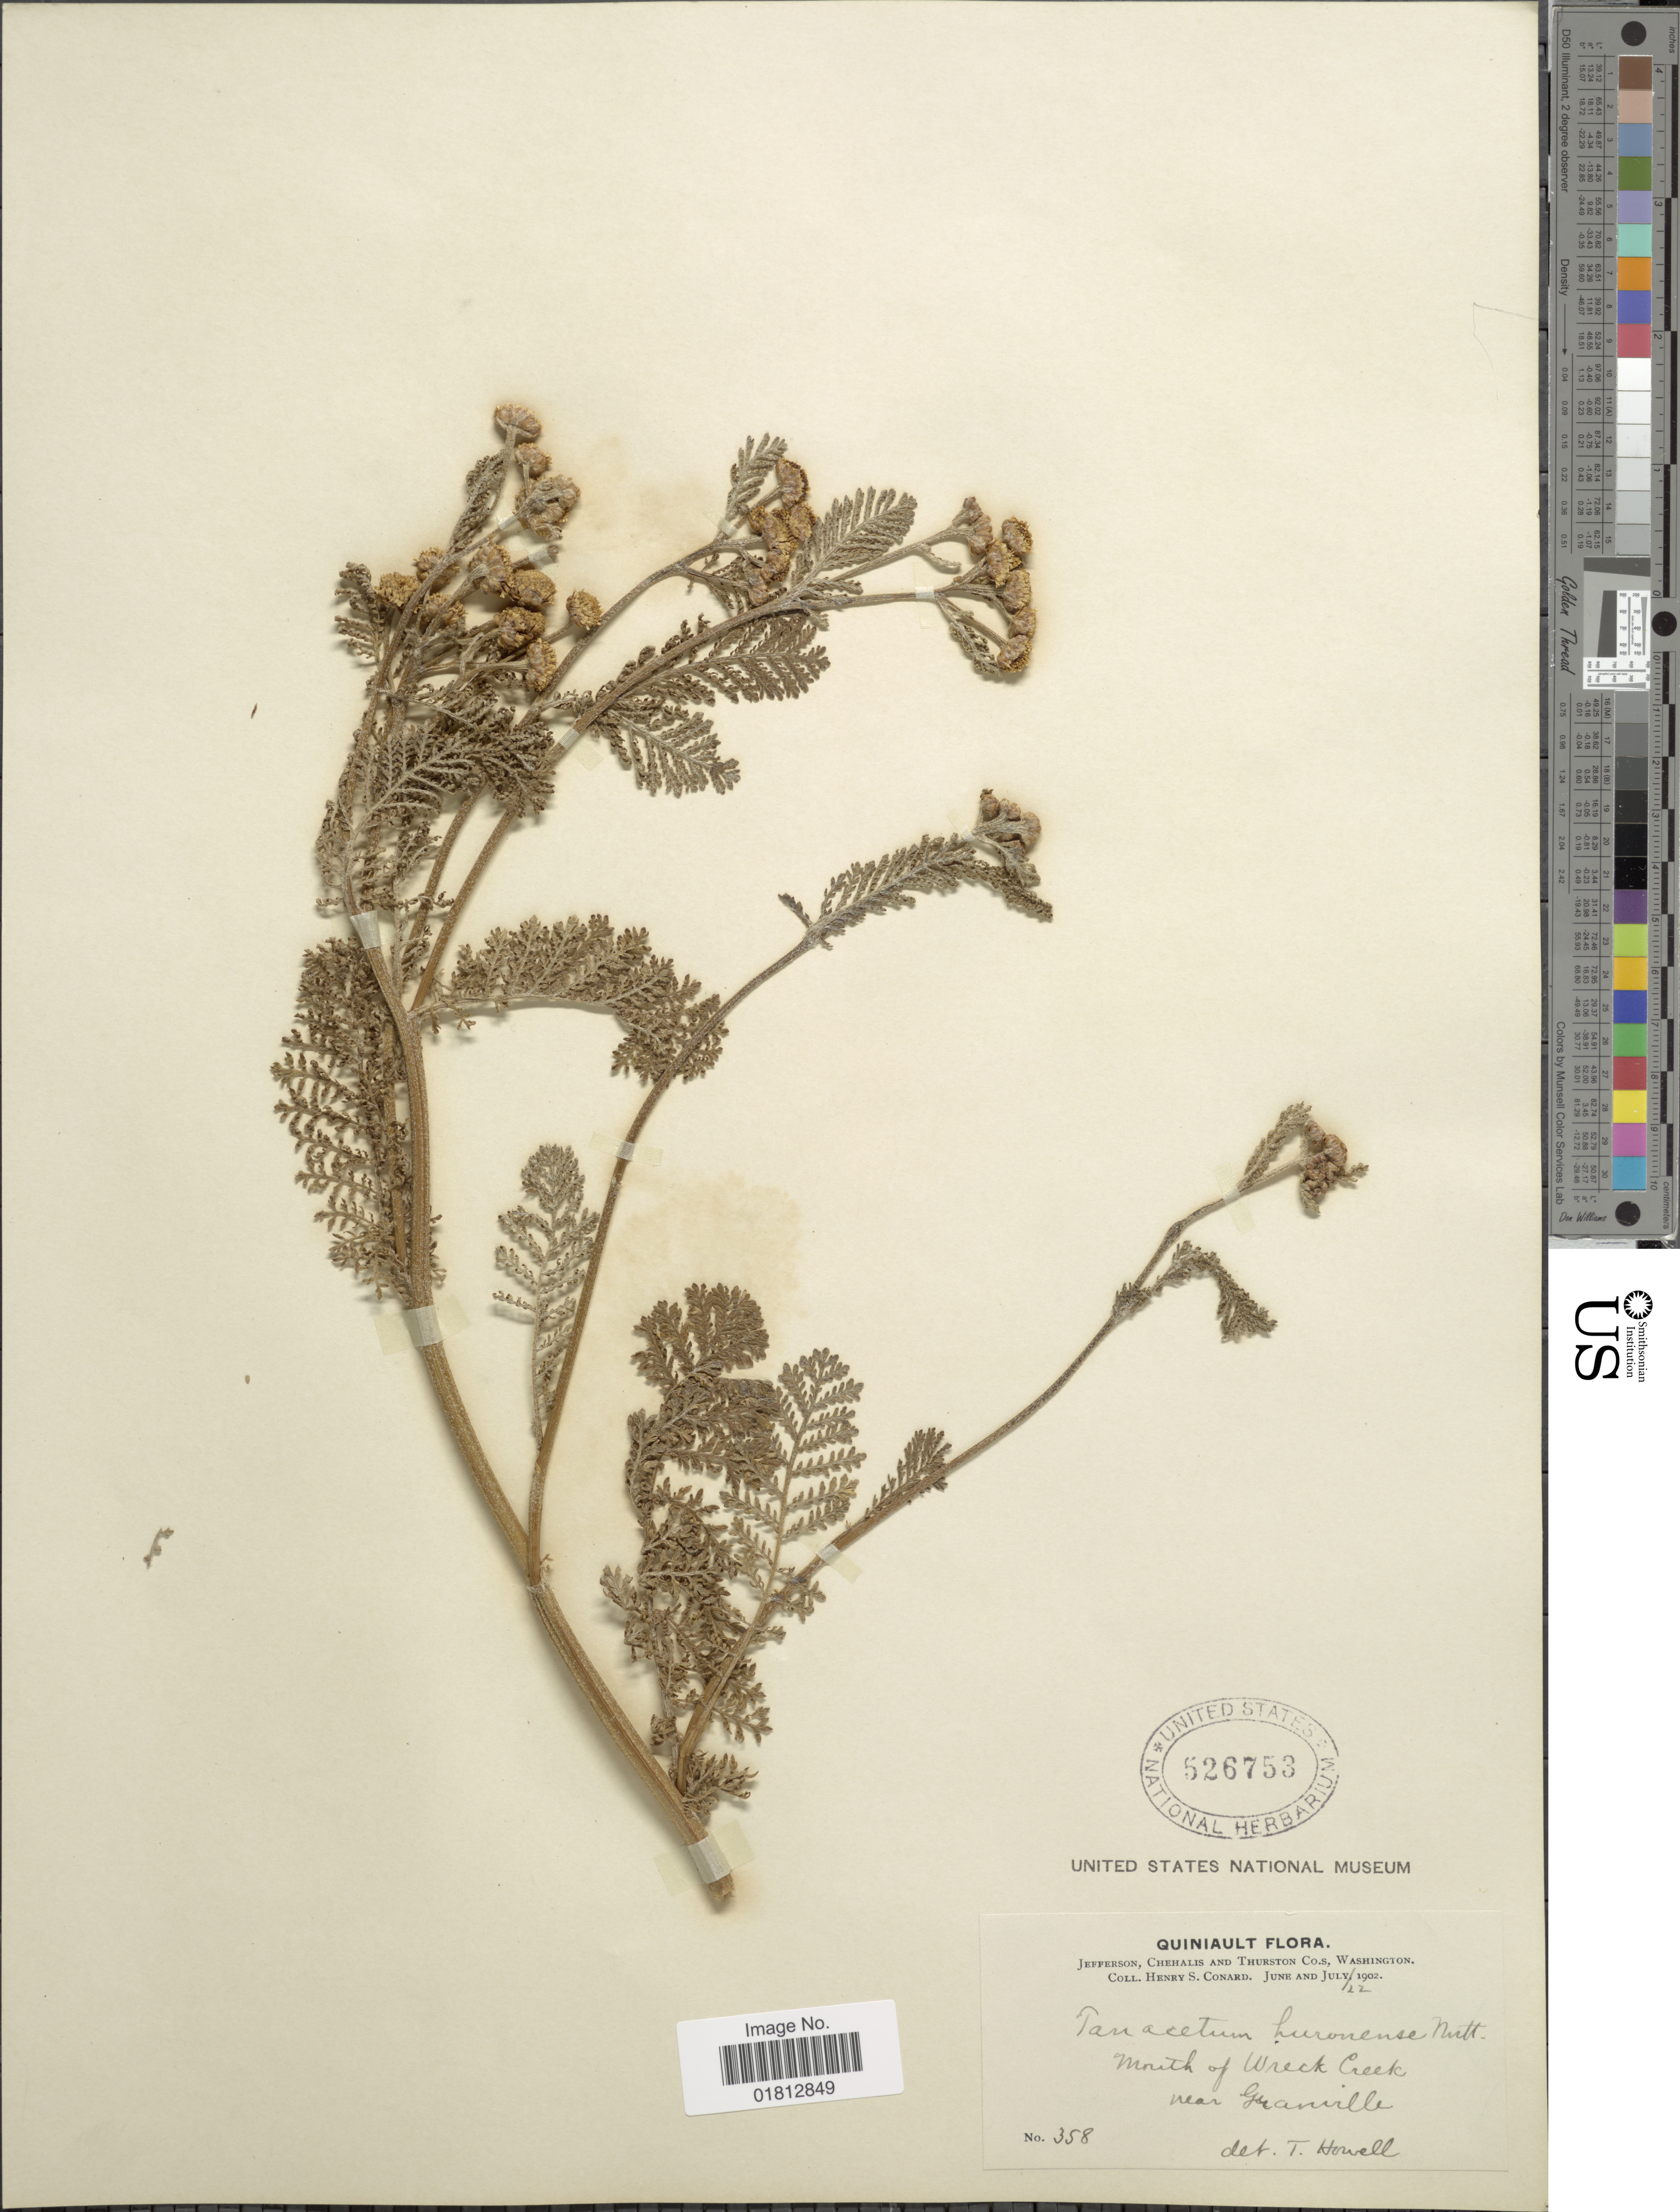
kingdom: Plantae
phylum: Tracheophyta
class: Magnoliopsida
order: Asterales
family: Asteraceae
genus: Tanacetum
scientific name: Tanacetum douglasii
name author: DC.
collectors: H. S. Conard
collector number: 358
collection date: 1902-07-22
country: United States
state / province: Washington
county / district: Thurston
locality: Quiniault, Jefferson, Chehalis and Thurston Co.s, Mouth of Wreck Creek near Granville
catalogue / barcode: US 526753